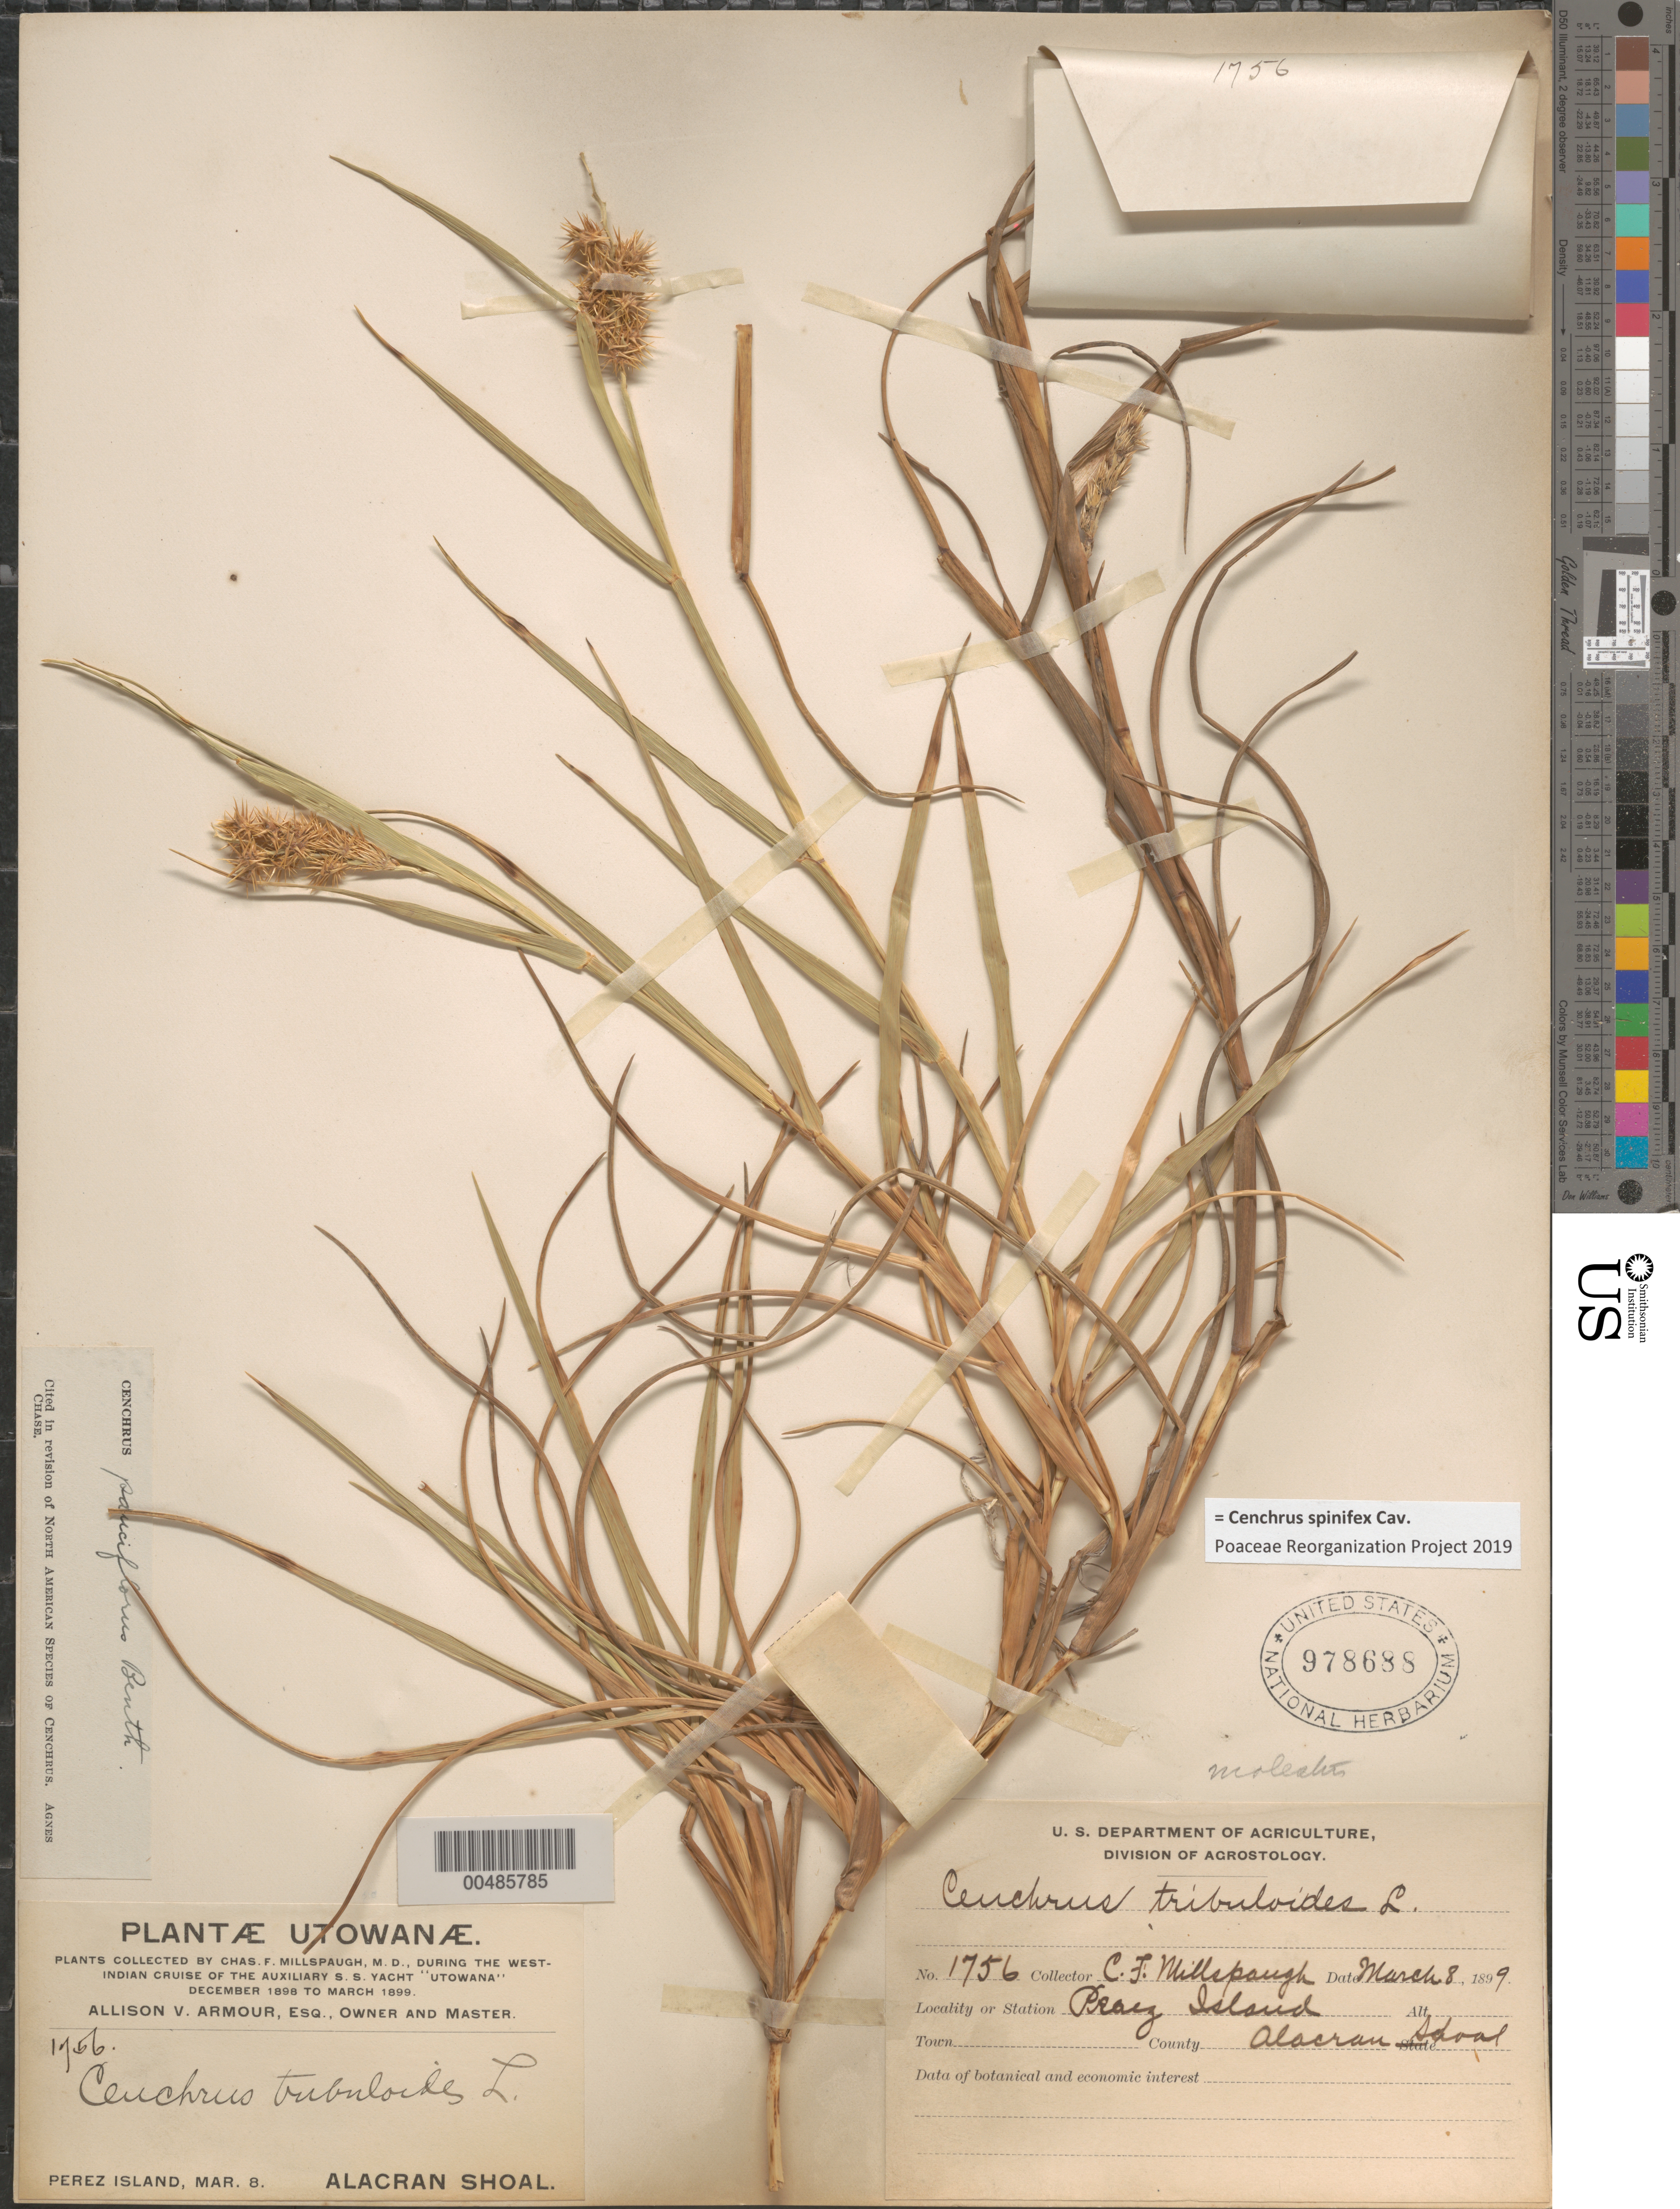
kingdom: Plantae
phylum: Tracheophyta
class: Liliopsida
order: Poales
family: Poaceae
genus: Cenchrus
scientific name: Cenchrus spinifex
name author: Cav.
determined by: Poaceae Reorganization Project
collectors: C. F. Millspaugh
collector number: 1756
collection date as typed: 8 Mar 1899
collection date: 1899-03-08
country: Mexico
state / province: Chiapas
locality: Perez Island, Alacran Shoal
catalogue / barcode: US 978688